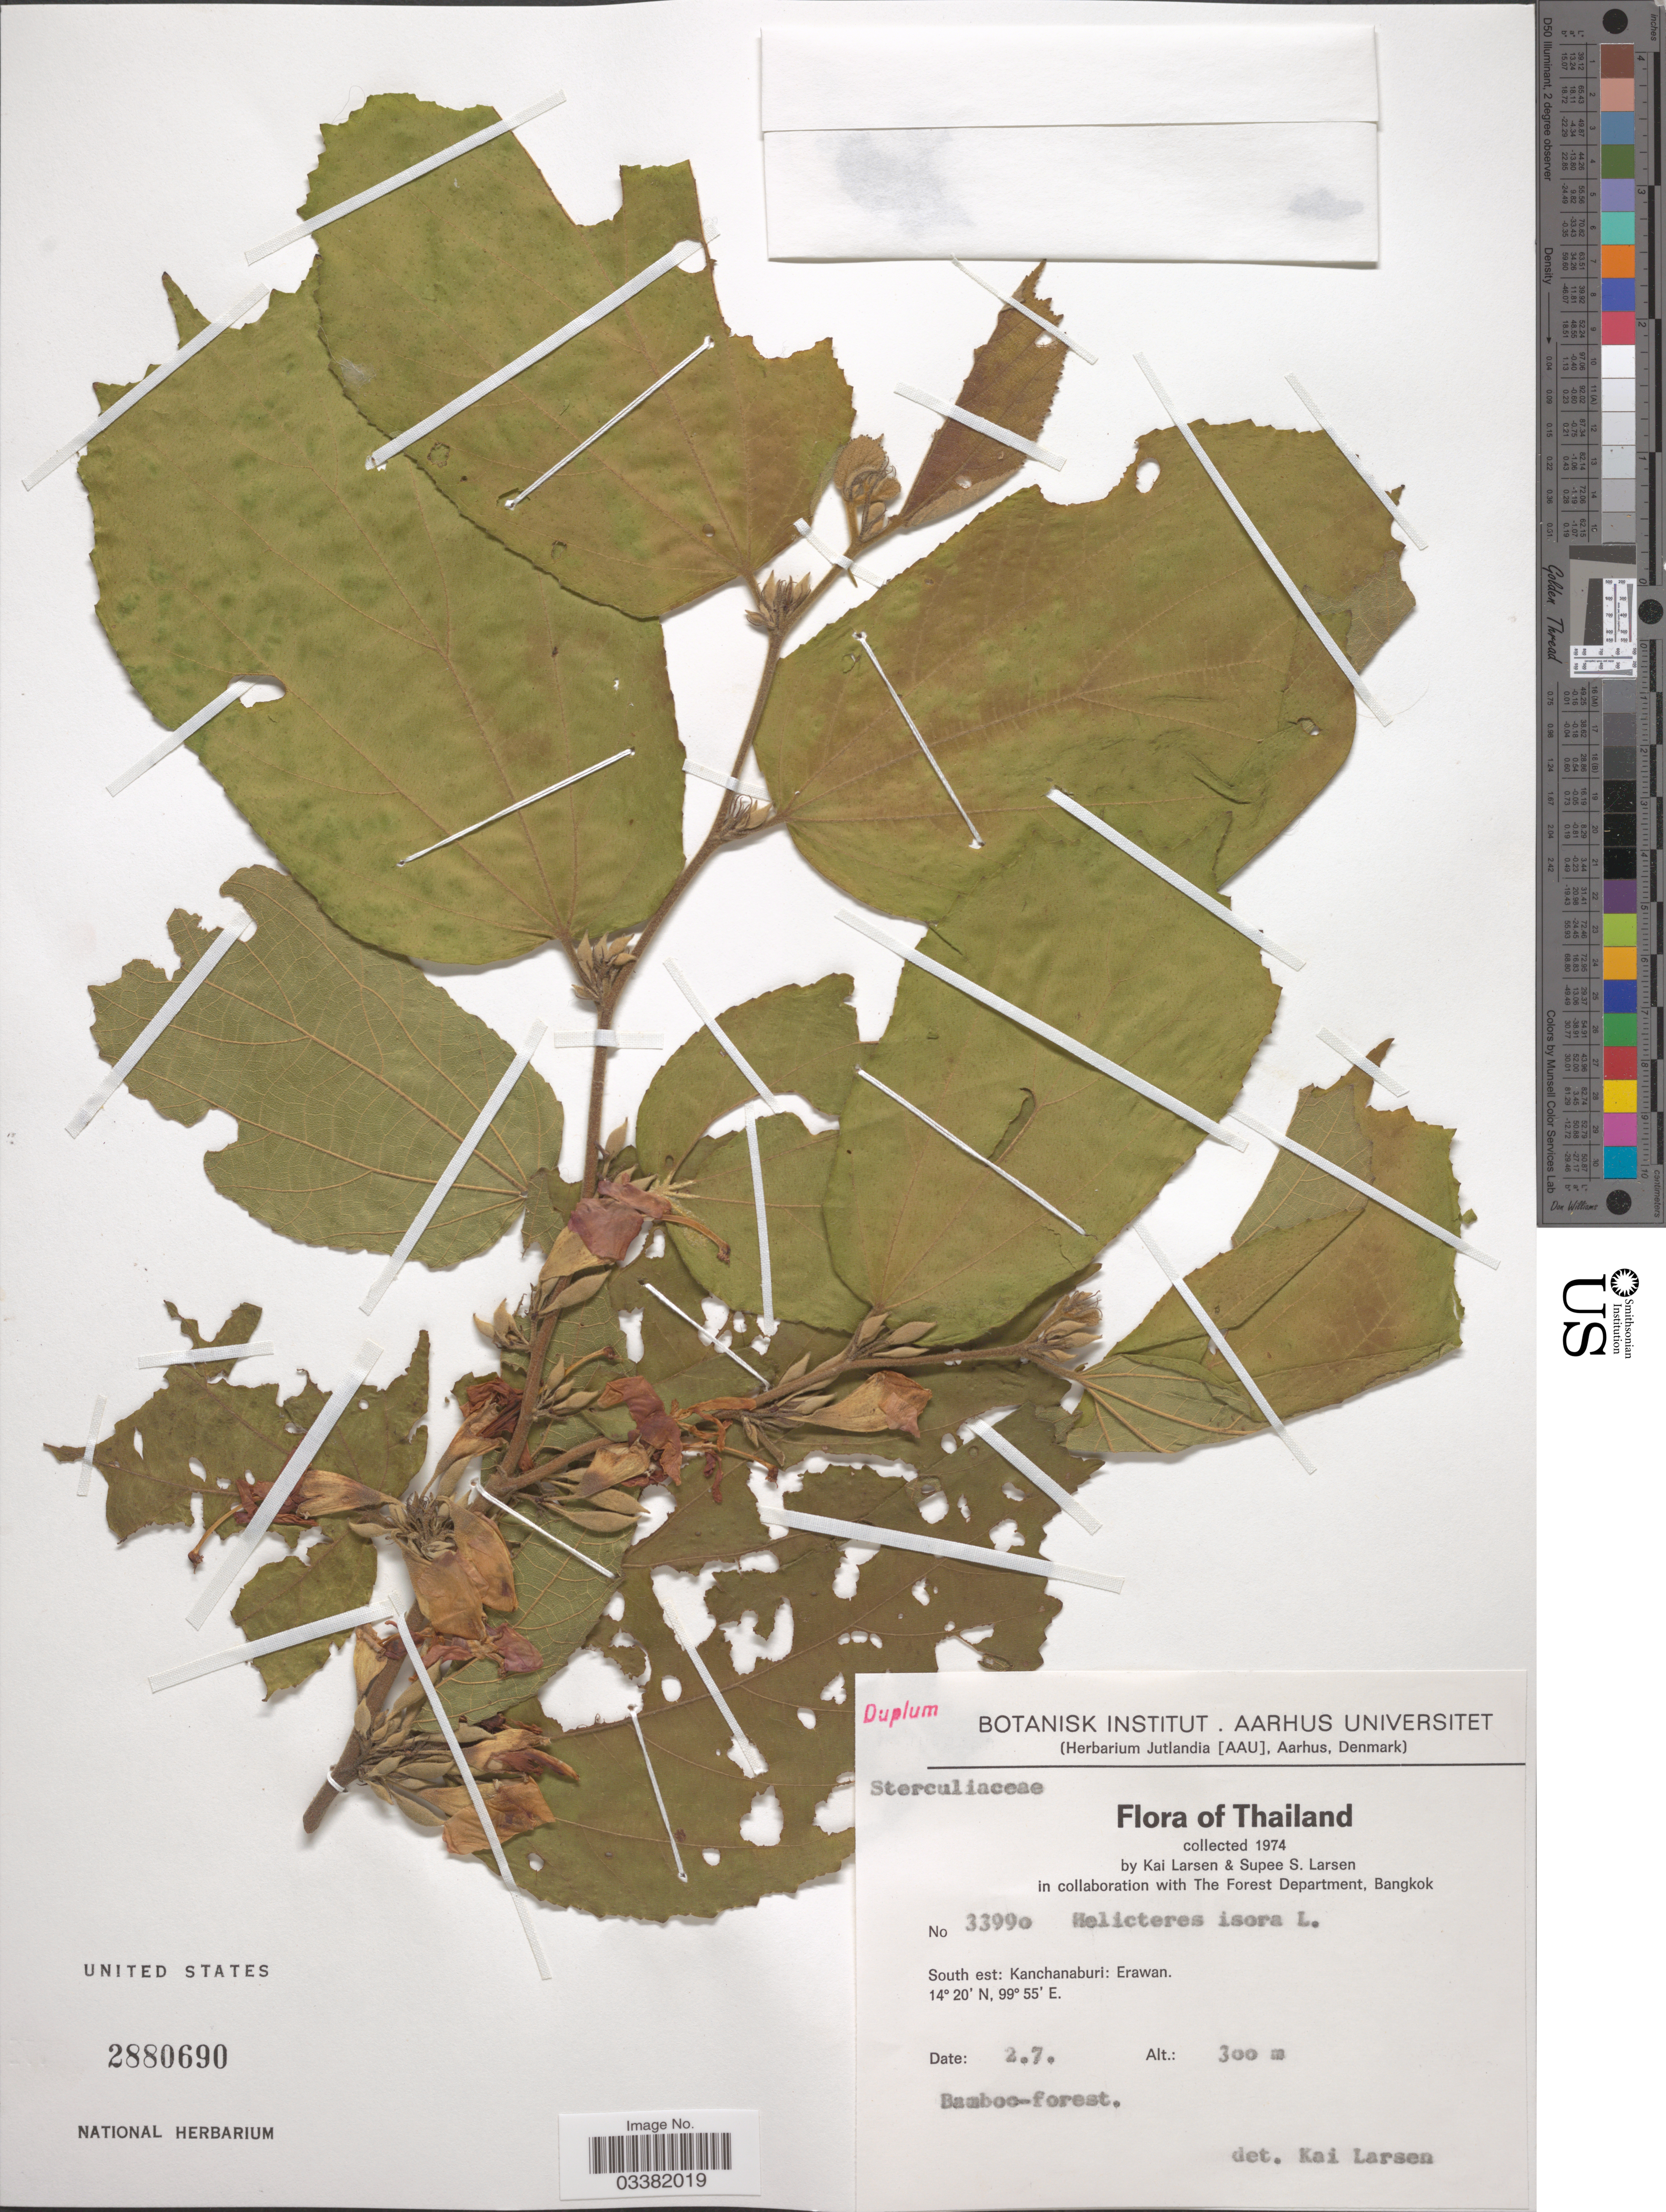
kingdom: Plantae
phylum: Tracheophyta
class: Magnoliopsida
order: Malvales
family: Malvaceae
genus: Helicteres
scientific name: Helicteres isora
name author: L.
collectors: K. Larsen & S. Larsen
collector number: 33990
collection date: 1974-07-02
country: Thailand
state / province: Kanchanaburi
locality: South est: Kanchanaburi: Erawan.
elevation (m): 300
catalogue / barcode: US 2880690